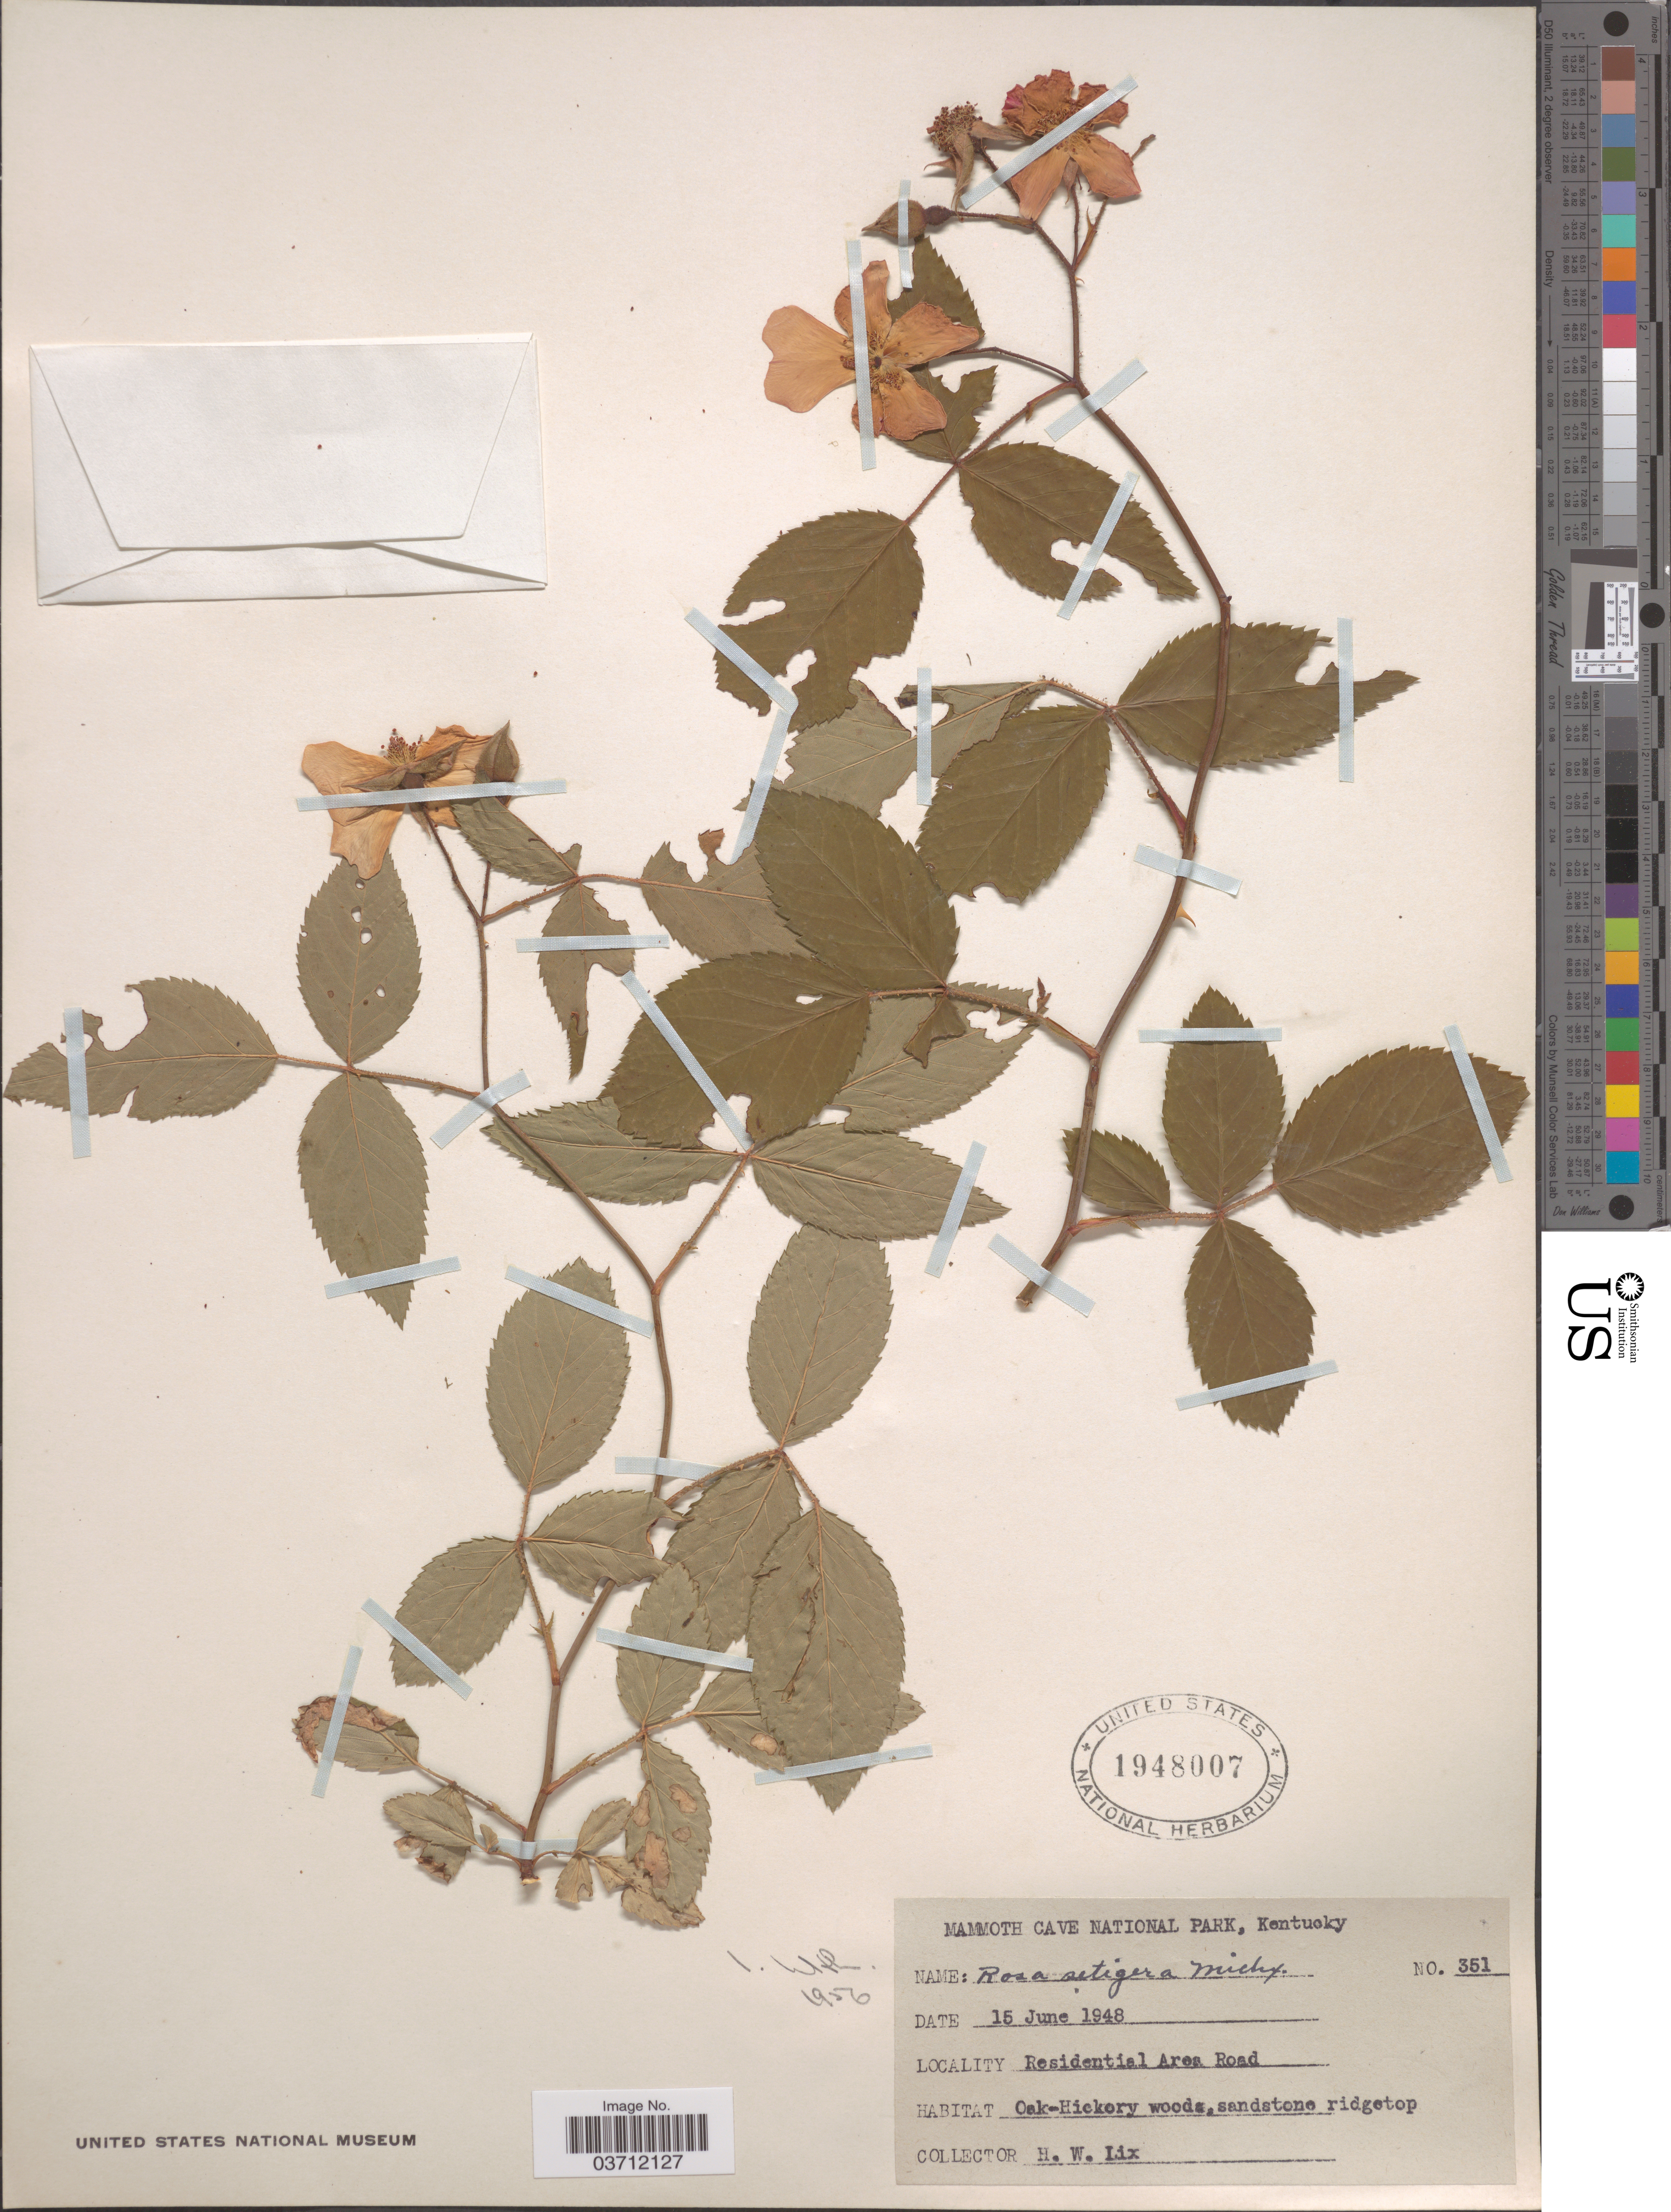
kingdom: Plantae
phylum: Tracheophyta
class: Magnoliopsida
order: Rosales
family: Rosaceae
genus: Rosa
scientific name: Rosa setigera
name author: Michx.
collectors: H. W. Lix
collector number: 351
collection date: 1948-06-15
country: United States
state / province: Kentucky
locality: Mammoth Cave National Park. Residential Area Road. Oak-Hickory woods, sandstone ridgetop.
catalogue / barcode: US 1948007